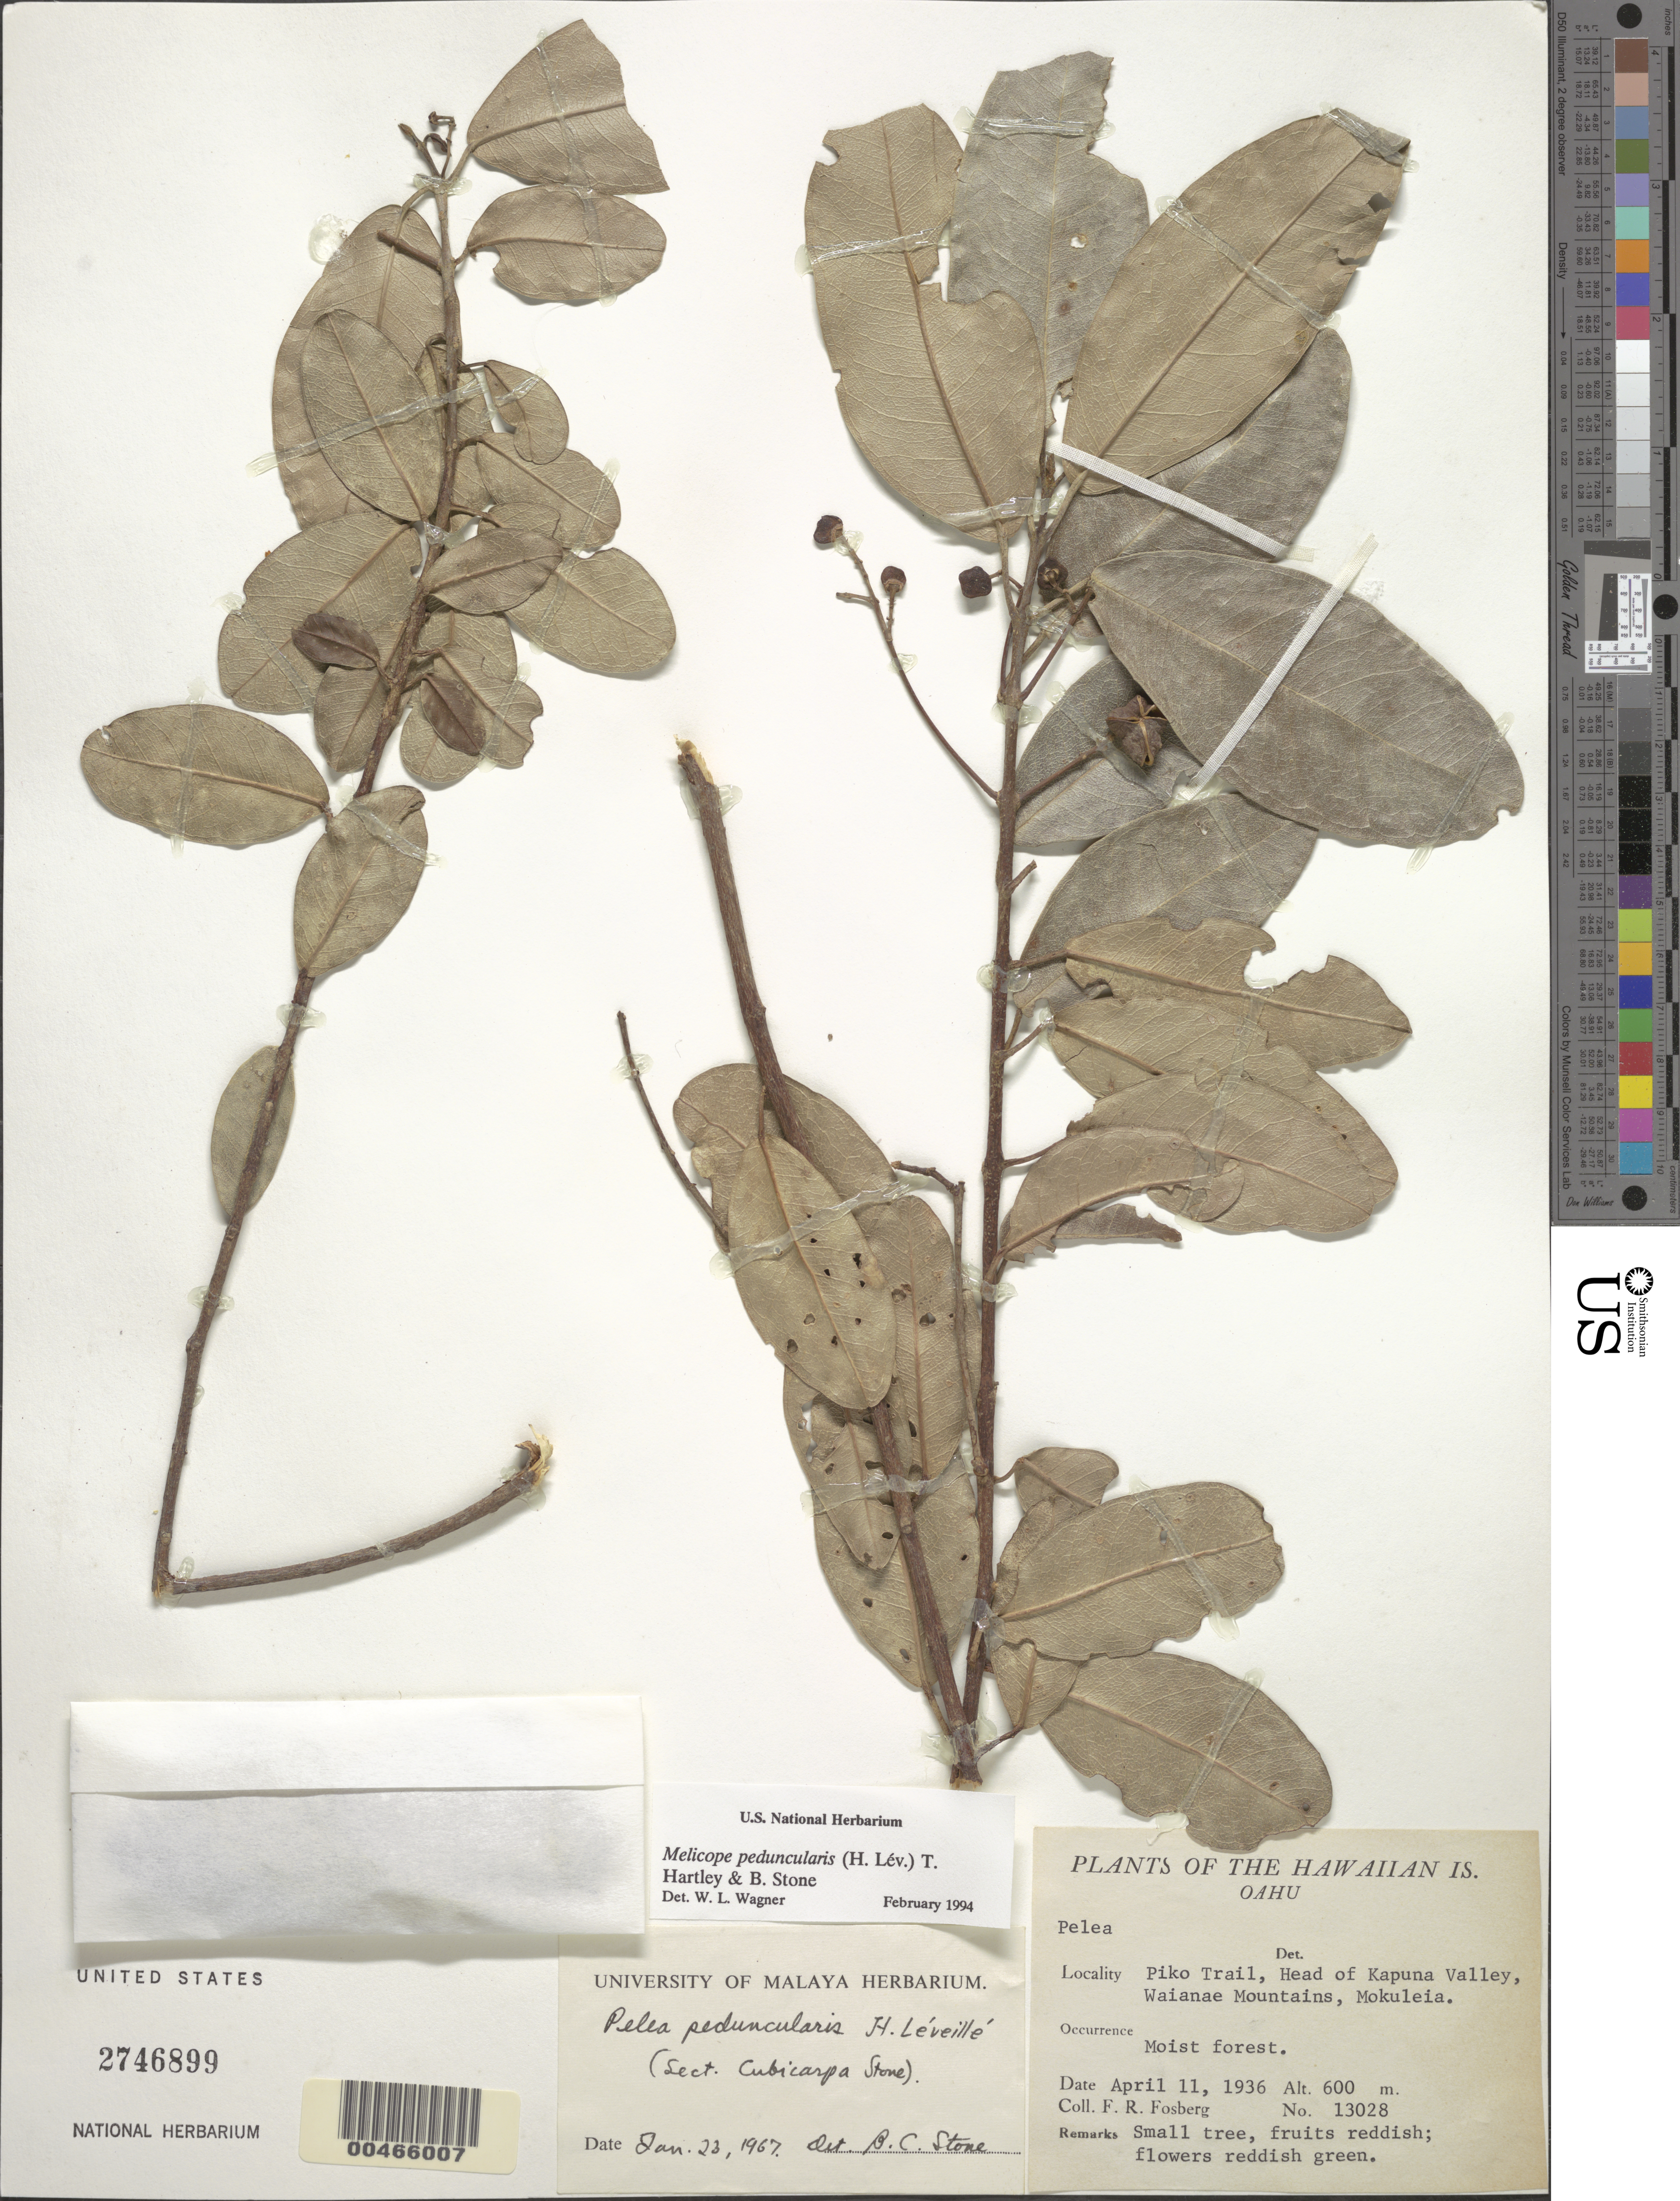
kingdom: Plantae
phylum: Tracheophyta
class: Magnoliopsida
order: Sapindales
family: Rutaceae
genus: Melicope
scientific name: Melicope peduncularis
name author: (H. Lév.) T.G. Hartley & B.C. Stone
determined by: Wagner, W. L., (BOT), Smithsonian Institution - National Museum of Natural History (UNITED STATES)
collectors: F. R. Fosberg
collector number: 13028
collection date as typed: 11 Apr 1936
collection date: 1936-04-11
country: United States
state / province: Hawaii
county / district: Honolulu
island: Oahu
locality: Piko Trail, Head of Kapuna Valley, Waianae Mountains, Mokuleia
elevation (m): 600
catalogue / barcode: US 2746899